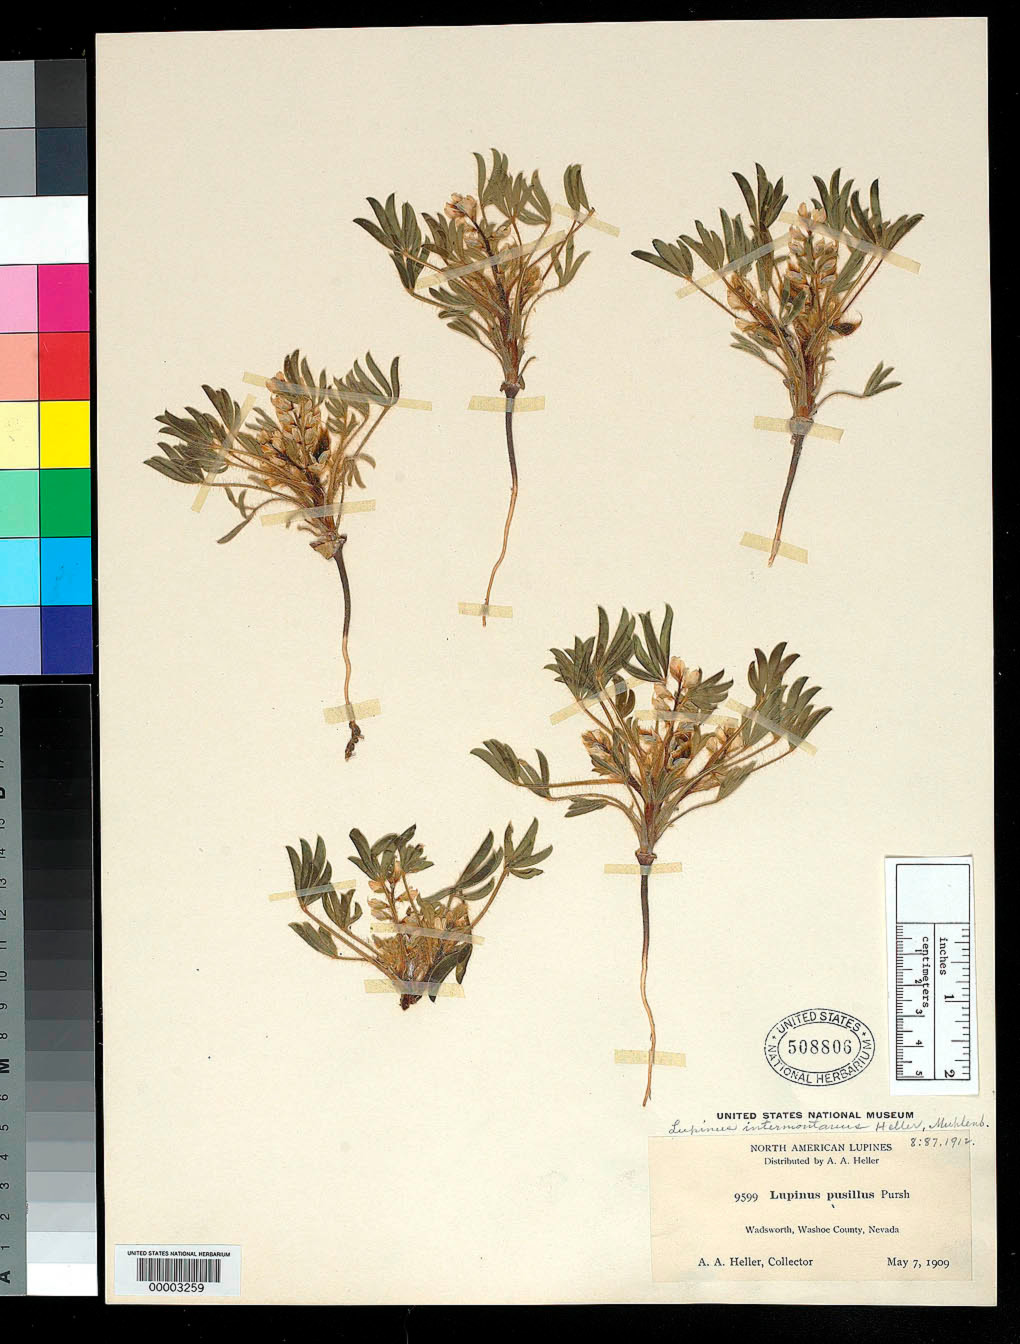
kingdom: Plantae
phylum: Tracheophyta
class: Magnoliopsida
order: Fabales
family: Fabaceae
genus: Lupinus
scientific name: Lupinus intermontanus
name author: A. Heller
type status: Isotype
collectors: A. A. Heller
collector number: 9599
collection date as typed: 07 May 1909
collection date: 1909-05-07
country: United States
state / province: Nevada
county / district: Washoe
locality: Wadsworth.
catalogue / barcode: US 508806